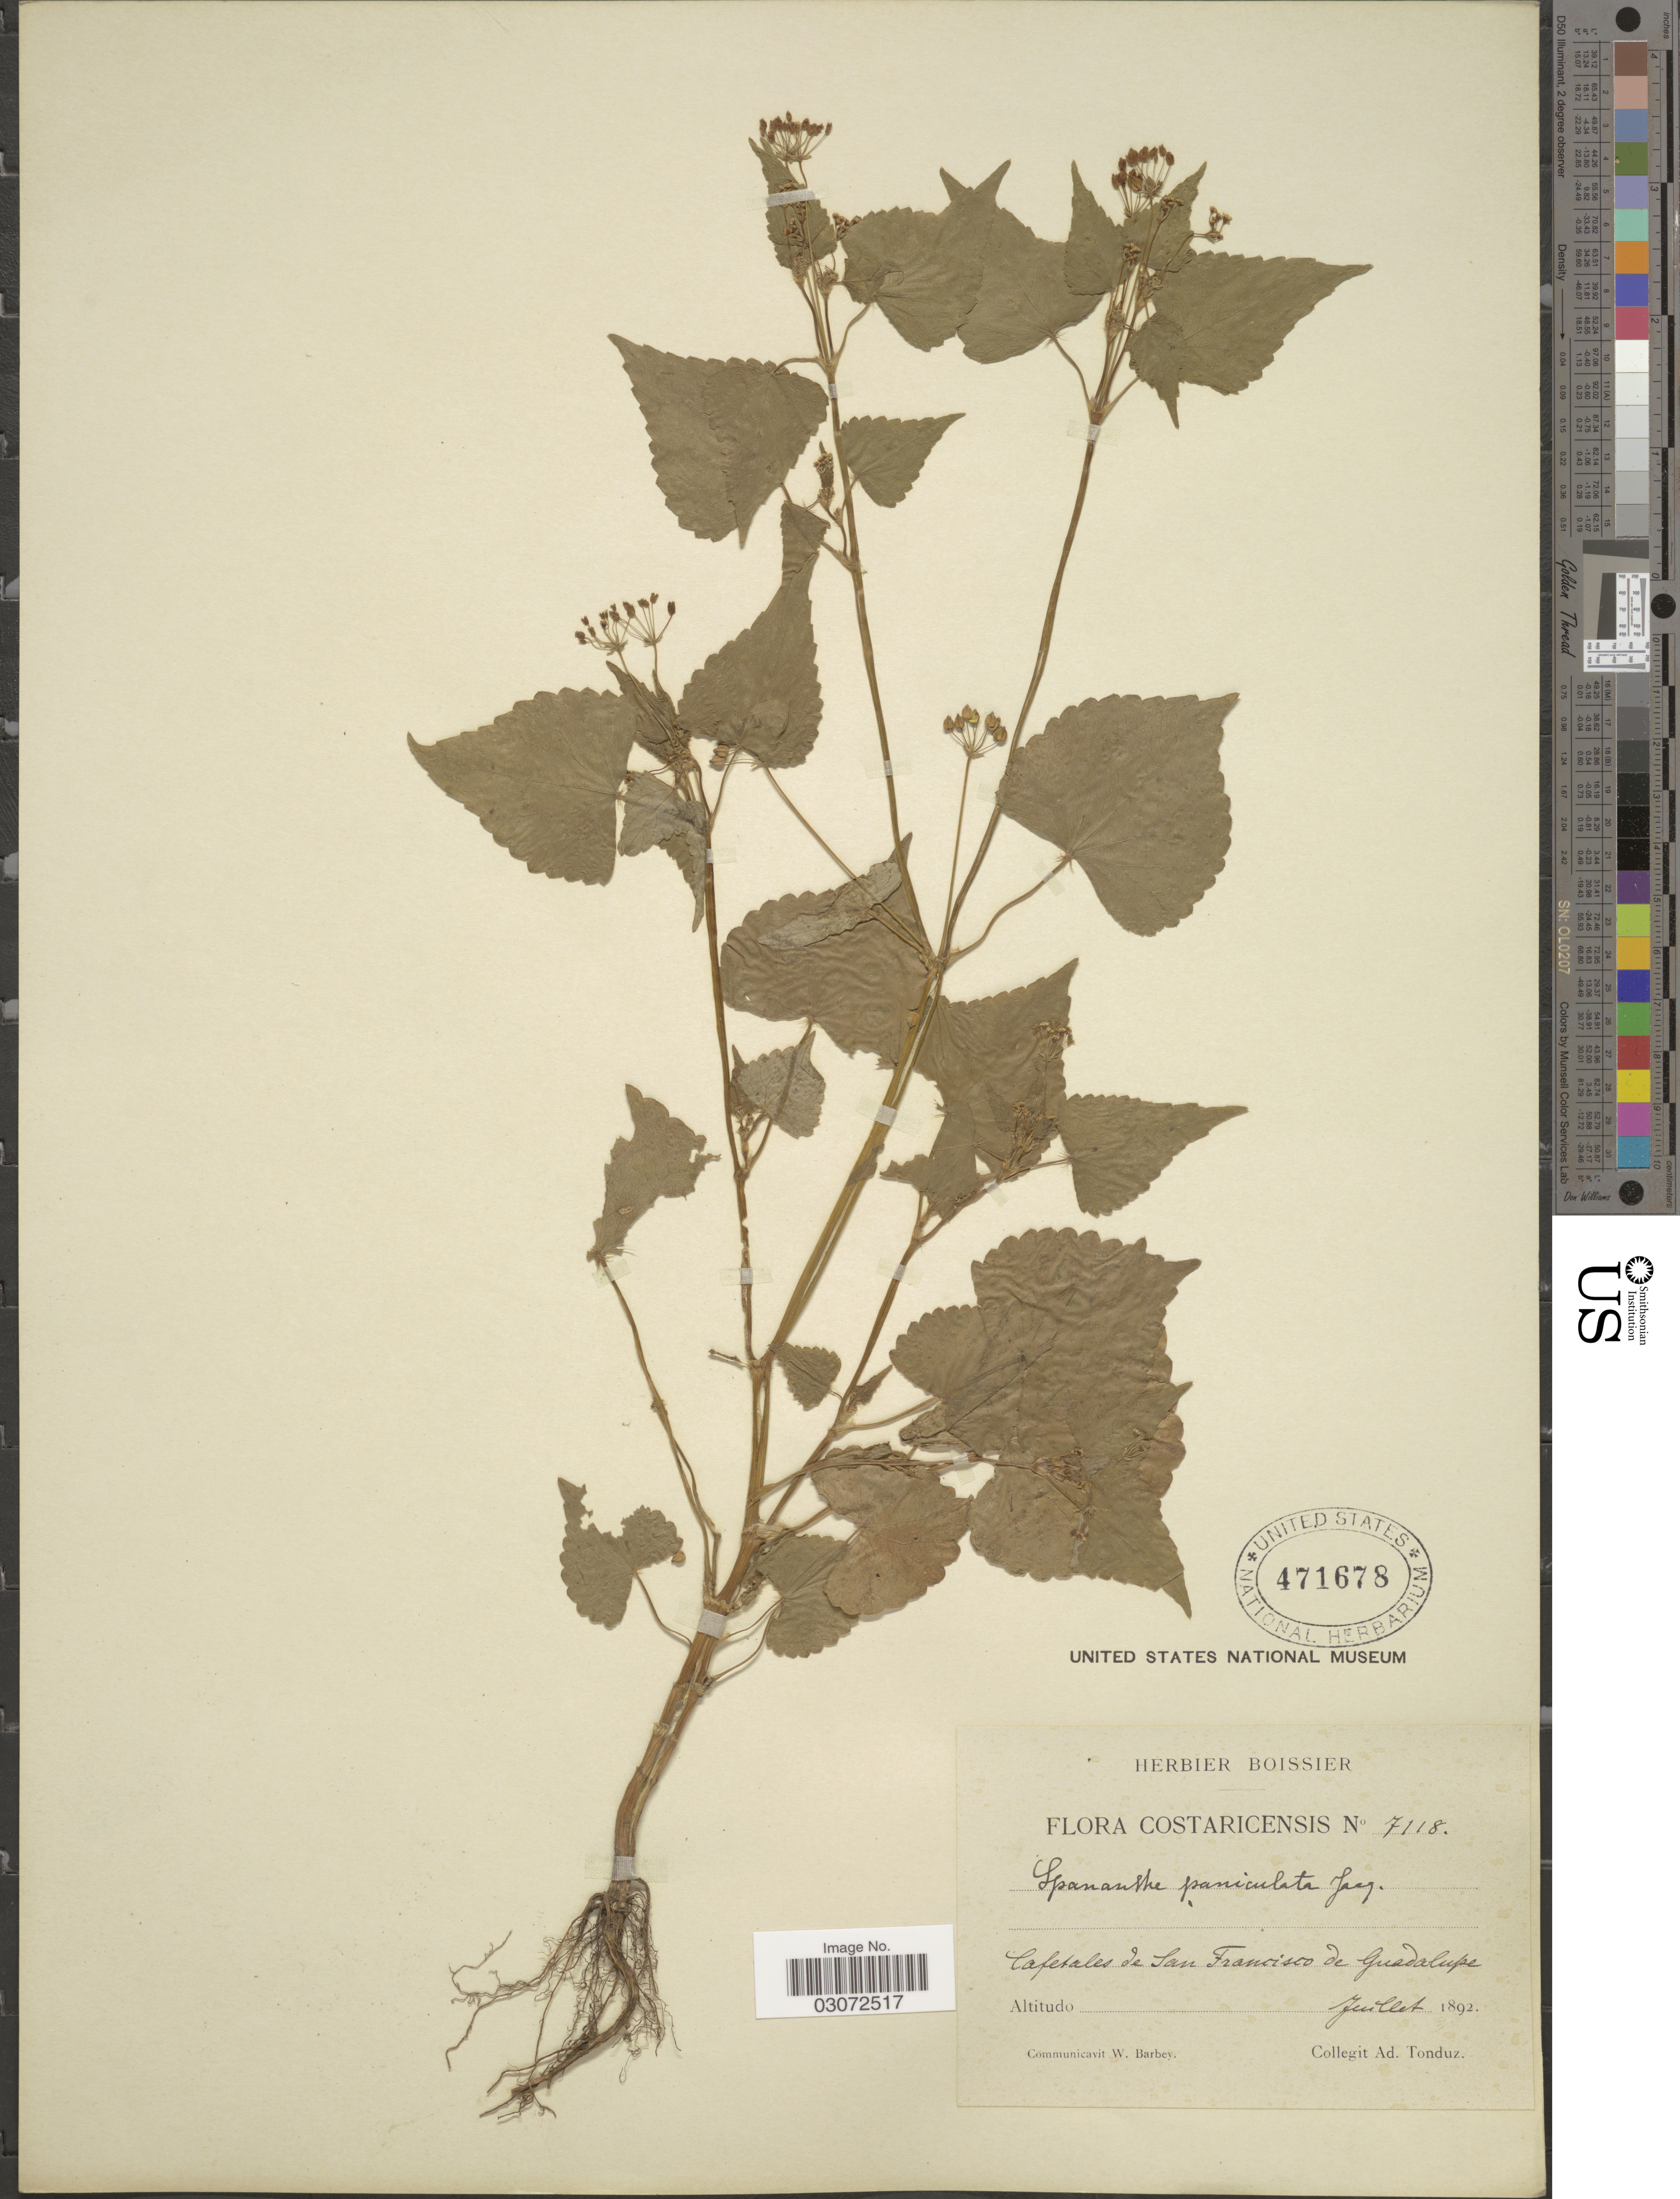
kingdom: Plantae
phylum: Tracheophyta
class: Magnoliopsida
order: Apiales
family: Apiaceae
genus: Spananthe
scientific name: Spananthe paniculata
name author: Jacq.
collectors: A. Tonduz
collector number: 7118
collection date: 1892-07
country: Costa Rica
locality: Cafetales de San Francisco de Guadalupe.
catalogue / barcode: US 471678